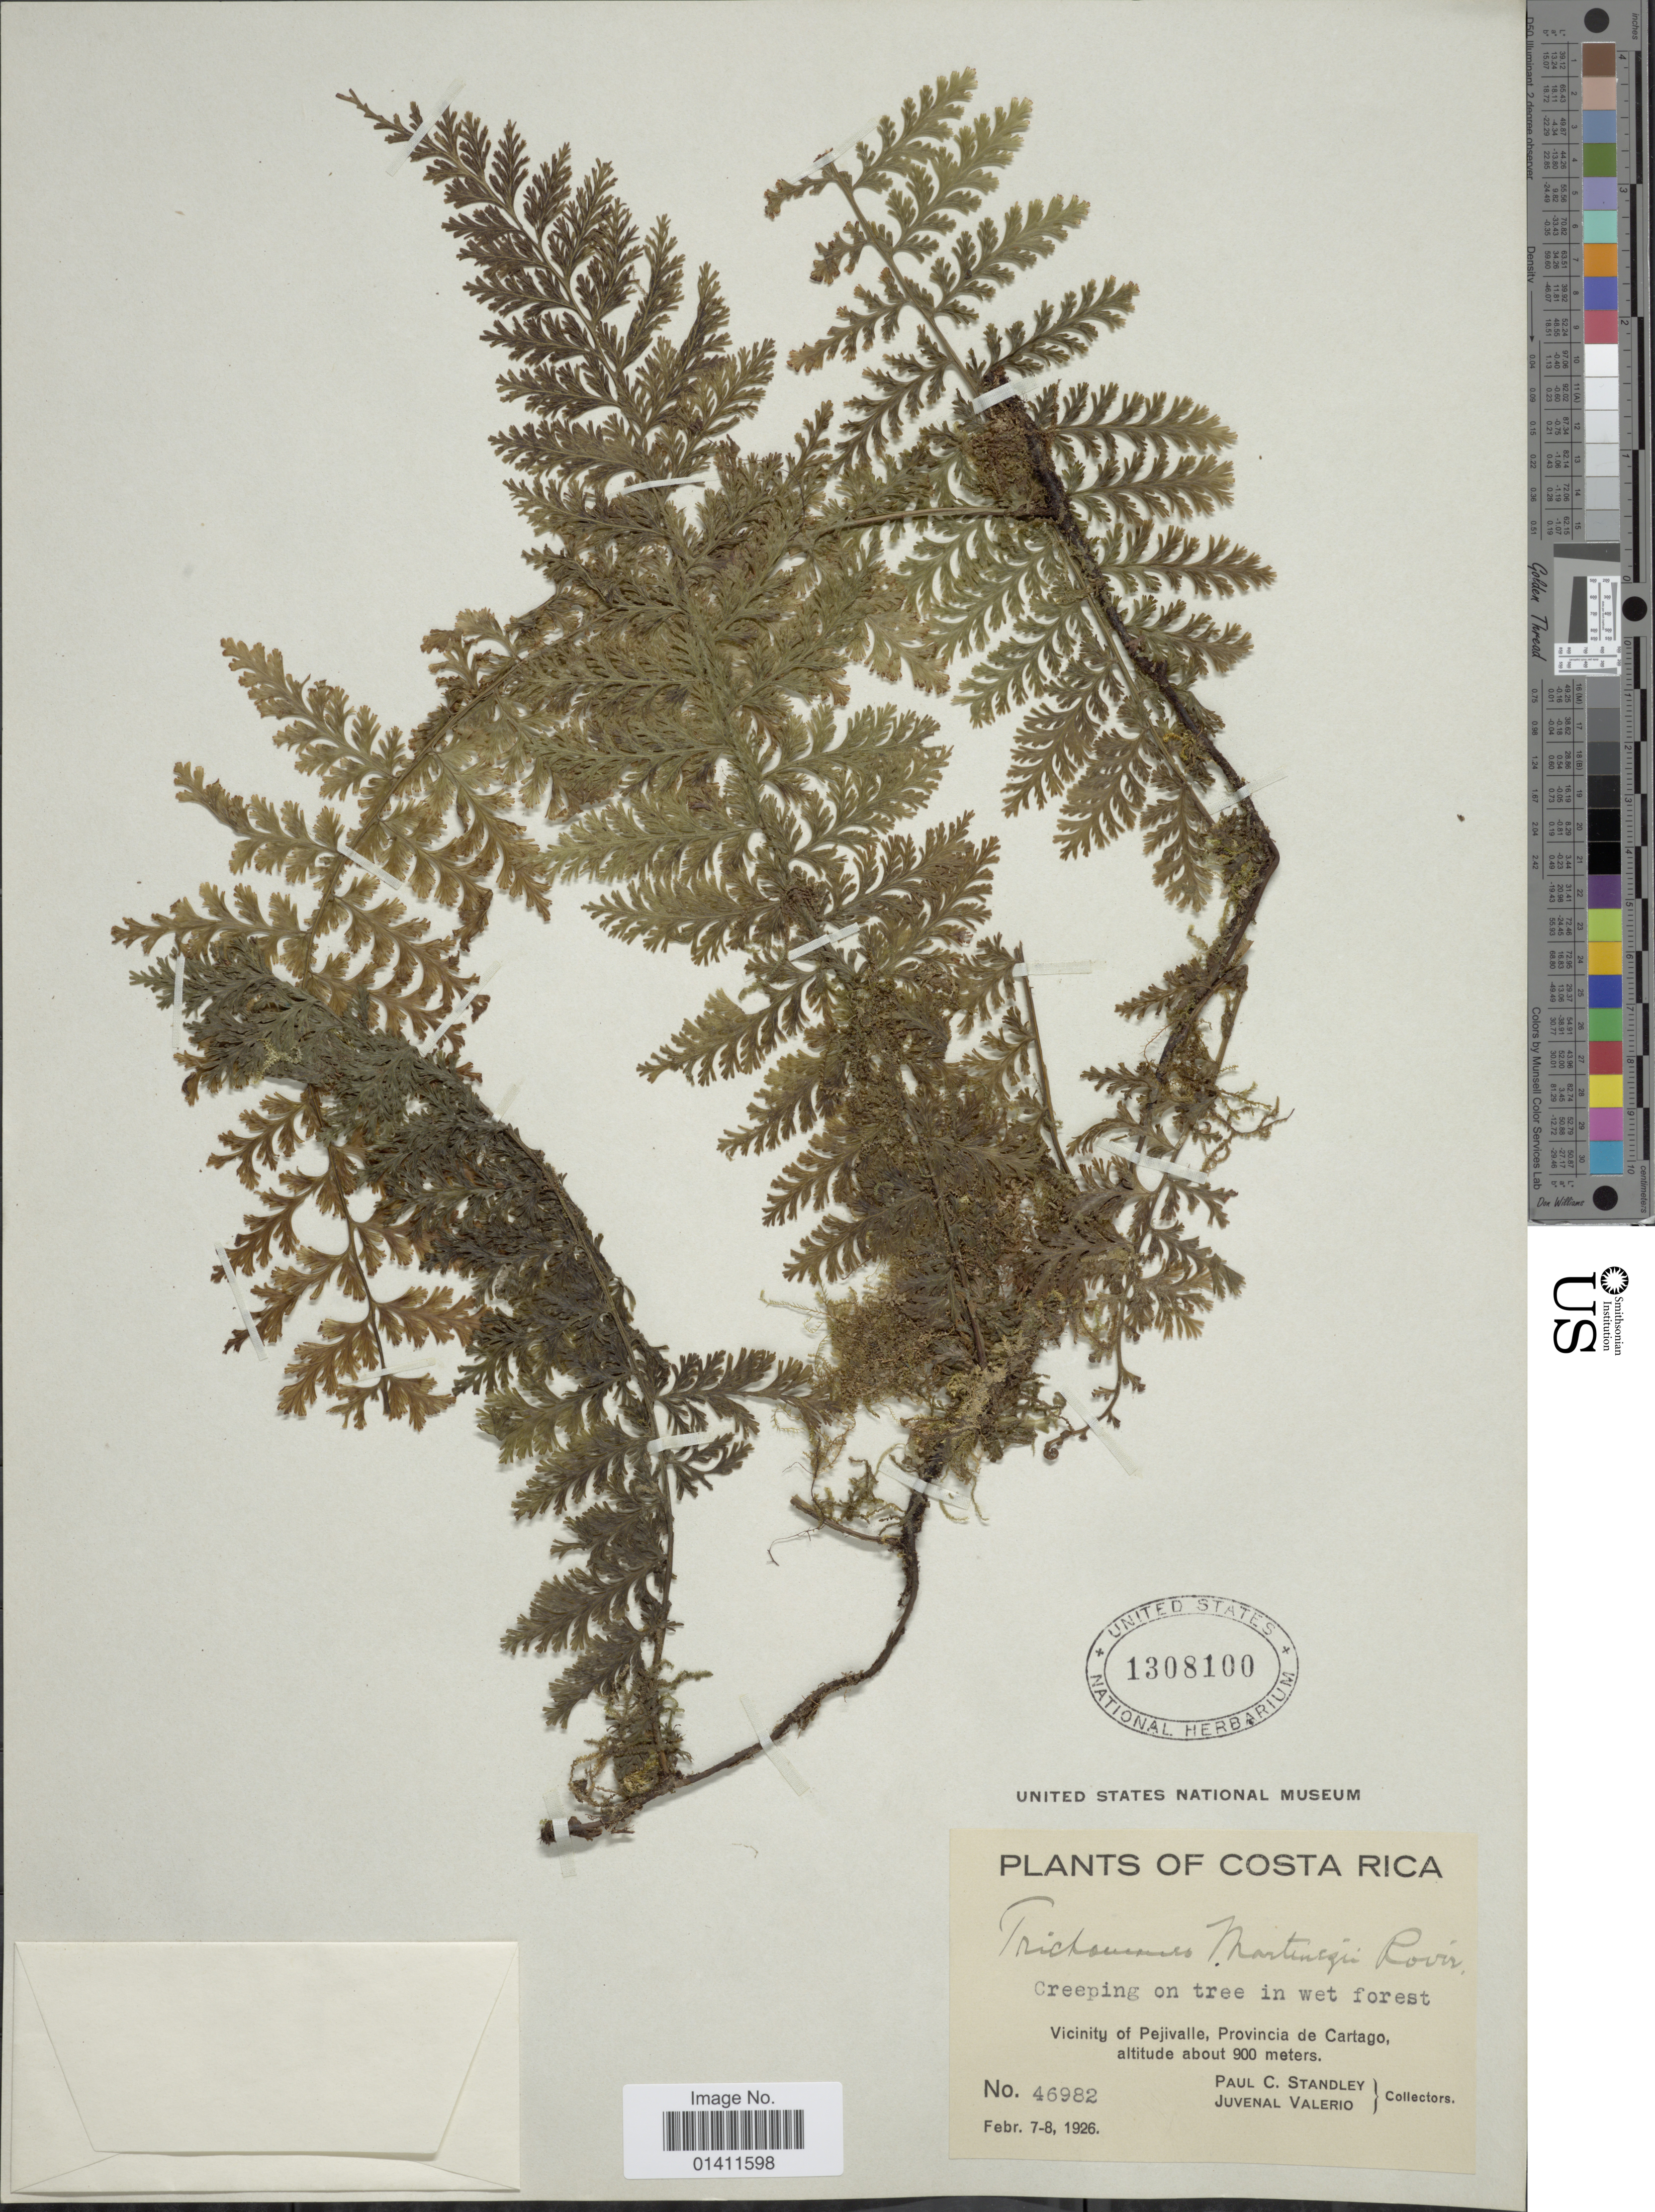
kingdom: Plantae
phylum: Tracheophyta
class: Polypodiopsida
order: Hymenophyllales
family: Hymenophyllaceae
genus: Vandenboschia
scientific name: Vandenboschia collariata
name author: (Bosch) Ebihara & K. Iwats.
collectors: P. C. Standley & J. Valerio R.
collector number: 46982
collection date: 1926-02-07/1926-02-08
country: Costa Rica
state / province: Cartago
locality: Vicinity of Pejivalle, Provincia de Cartago.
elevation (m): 900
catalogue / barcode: US 1308100